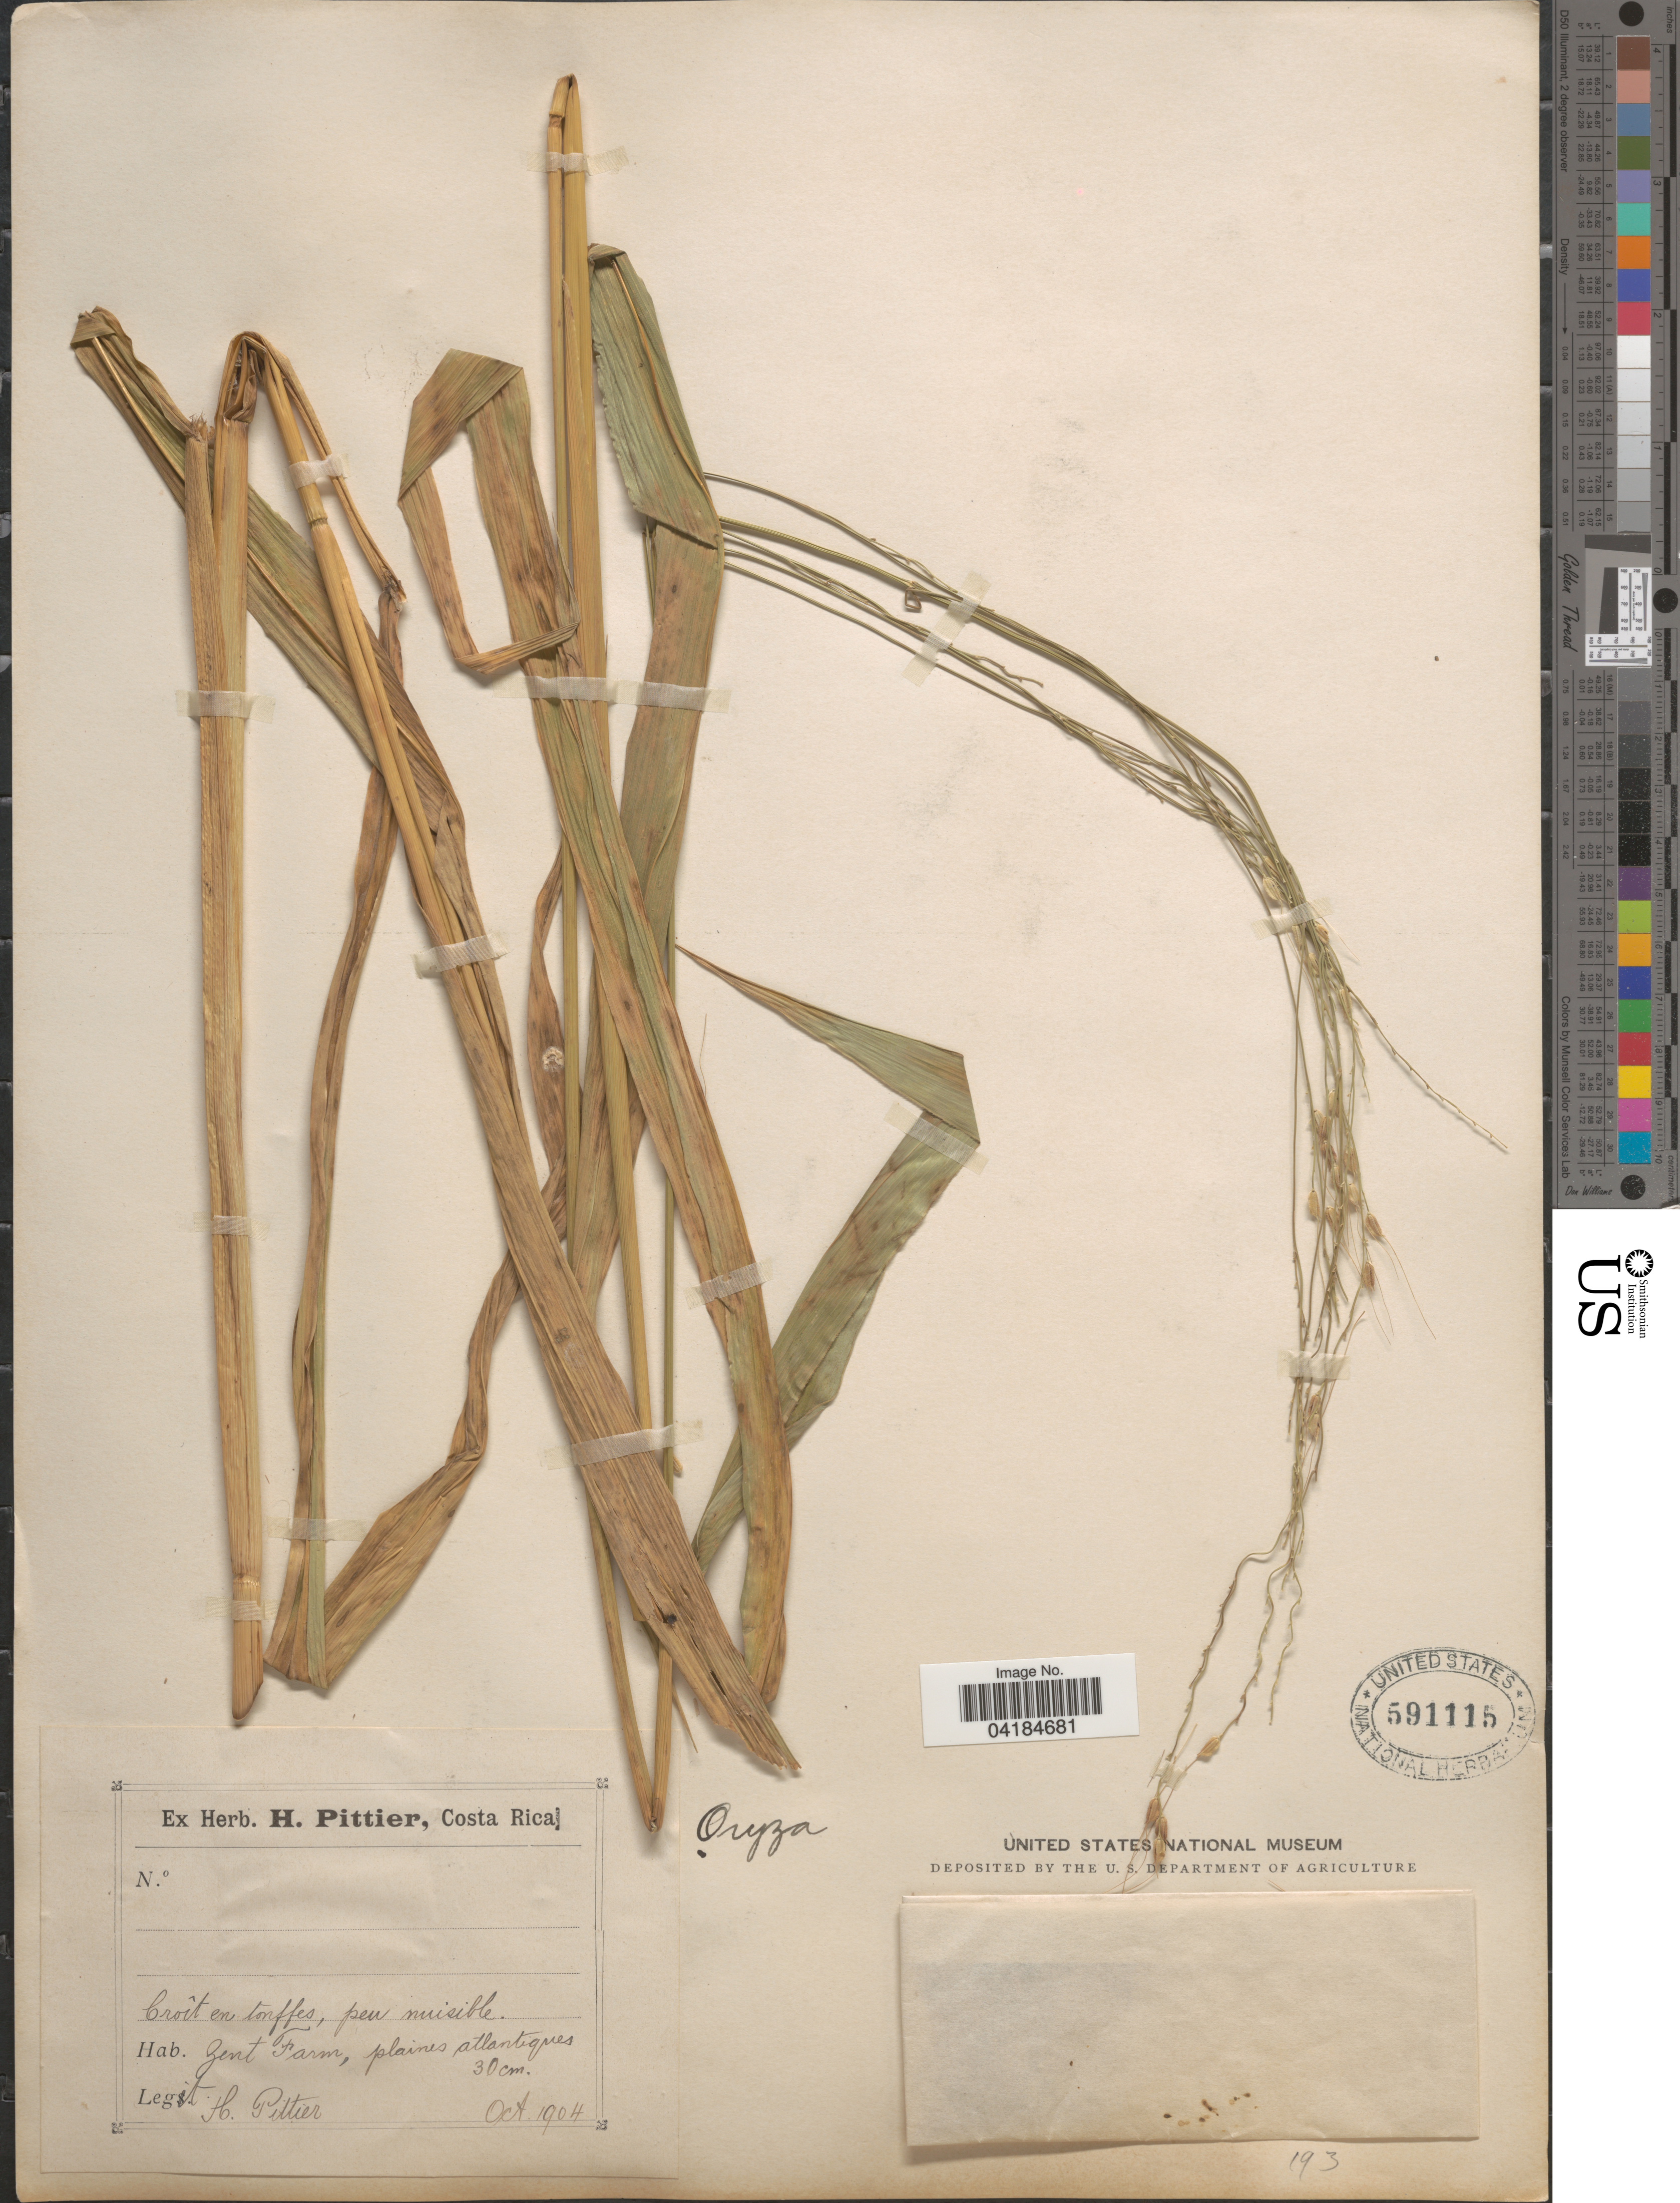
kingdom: Plantae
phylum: Tracheophyta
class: Liliopsida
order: Poales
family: Poaceae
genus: Oryza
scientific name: Oryza sp.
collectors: H. F. Pittier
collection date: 1904-10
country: Costa Rica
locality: Zent Farm, plaines atlantiques.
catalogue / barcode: US 591115